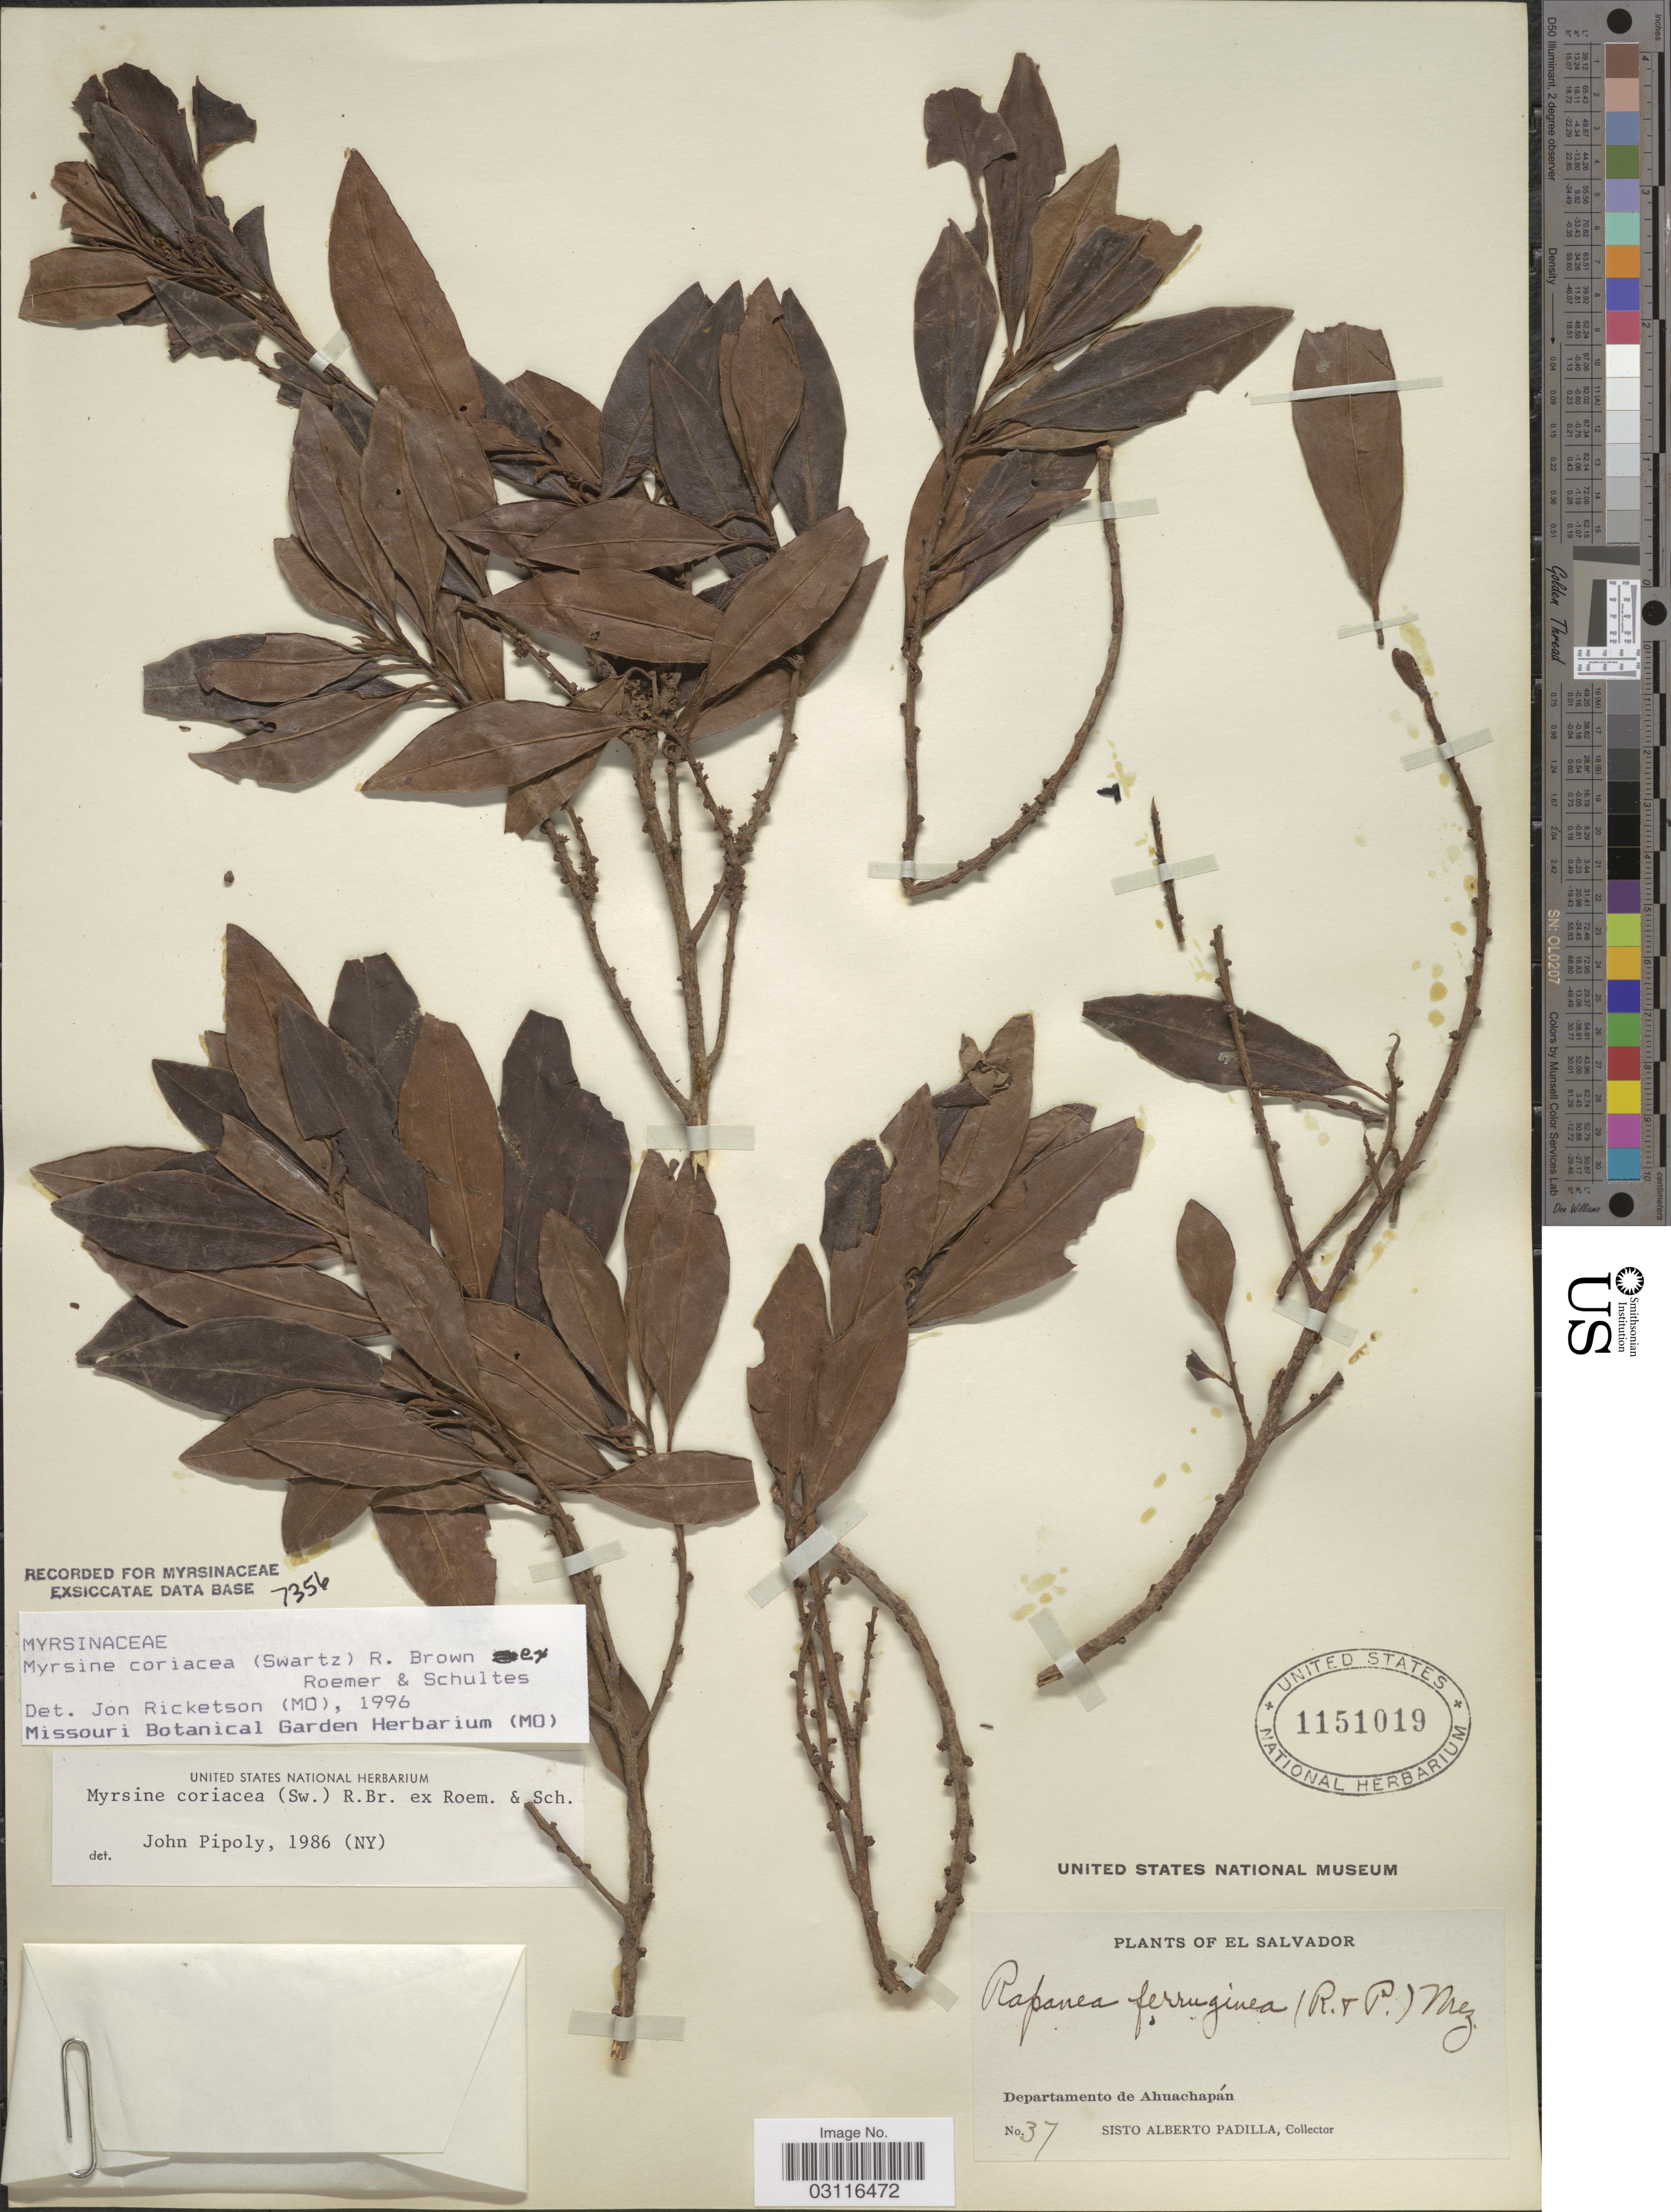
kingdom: Plantae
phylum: Tracheophyta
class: Magnoliopsida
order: Ericales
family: Primulaceae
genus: Myrsine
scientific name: Myrsine coriacea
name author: (Sw.) R. Br. ex Roem. & Schult.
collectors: S. A. Padilla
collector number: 37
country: El Salvador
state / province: Ahuachapan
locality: Departamento de Ahuachapán.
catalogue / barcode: US 1151019